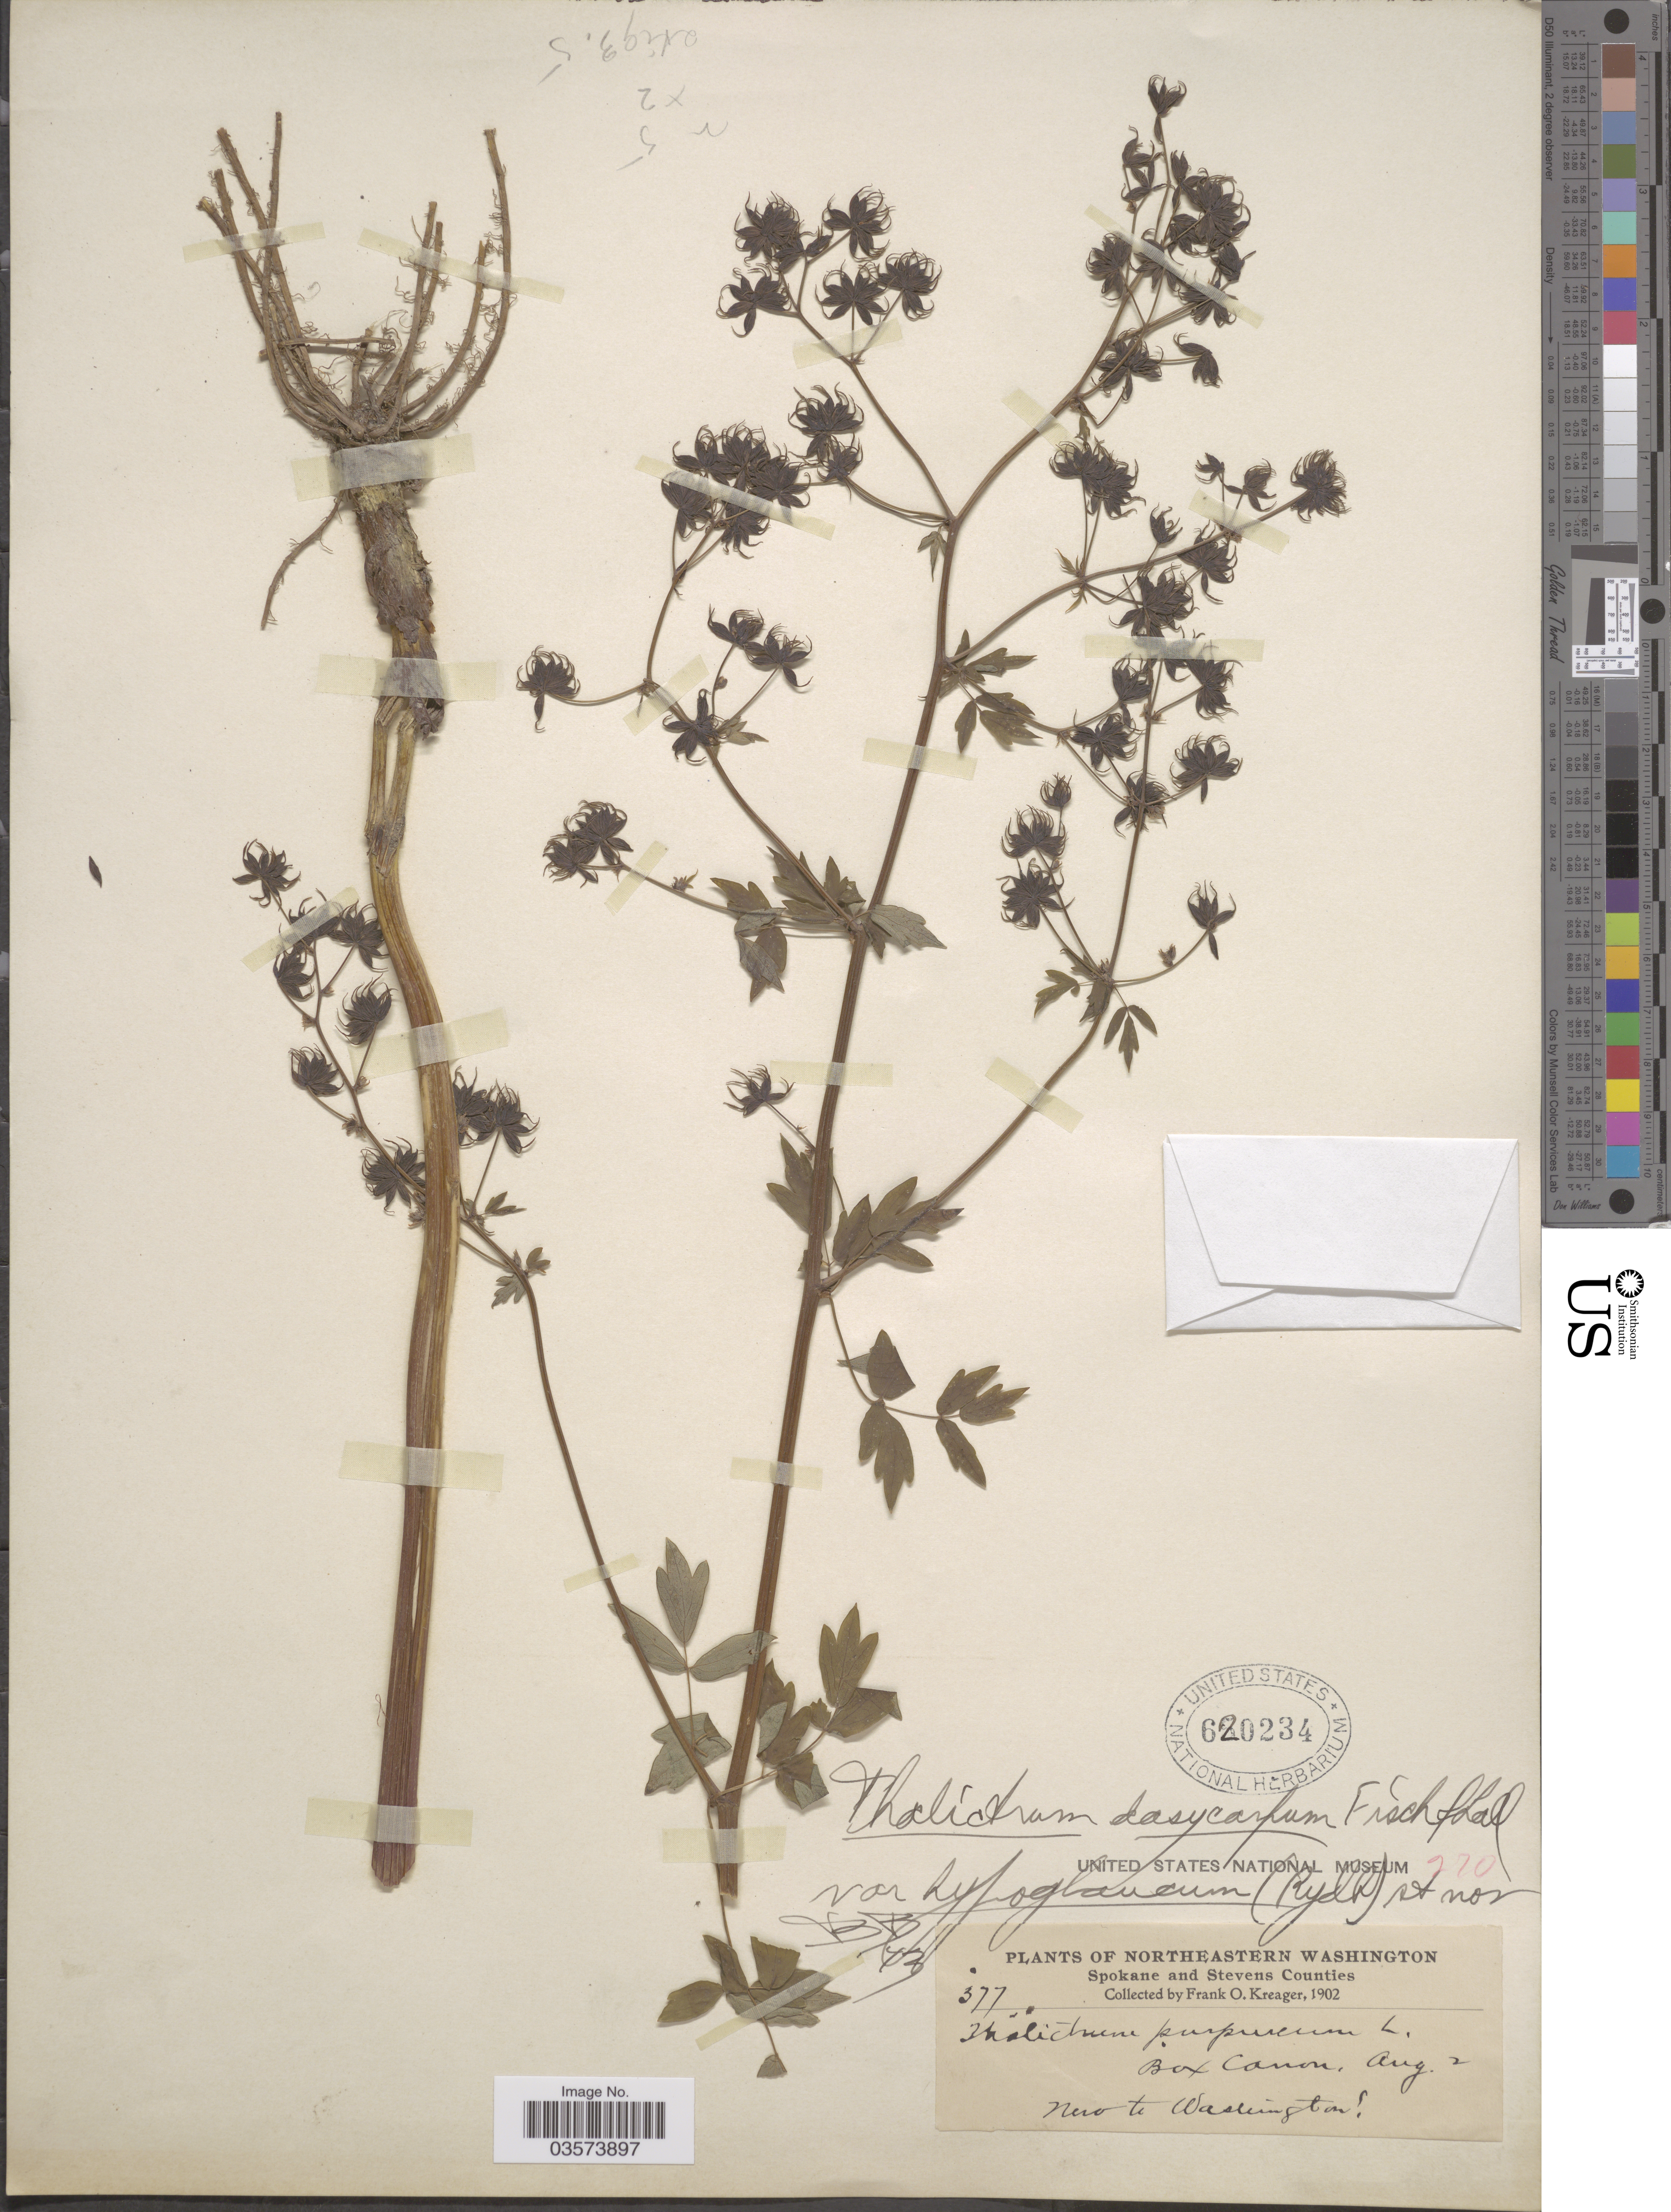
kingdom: Plantae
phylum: Tracheophyta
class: Magnoliopsida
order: Ranunculales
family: Ranunculaceae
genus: Thalictrum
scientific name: Thalictrum dasycarpum var. hypoglaucum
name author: (Rydb.) B. Boivin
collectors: F. Kreager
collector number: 377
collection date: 1902-08-02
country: United States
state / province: Washington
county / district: Spokane / Stevens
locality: Northeastern Washington. Spokane and Stevens Counties. Box Canon.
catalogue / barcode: US 620234